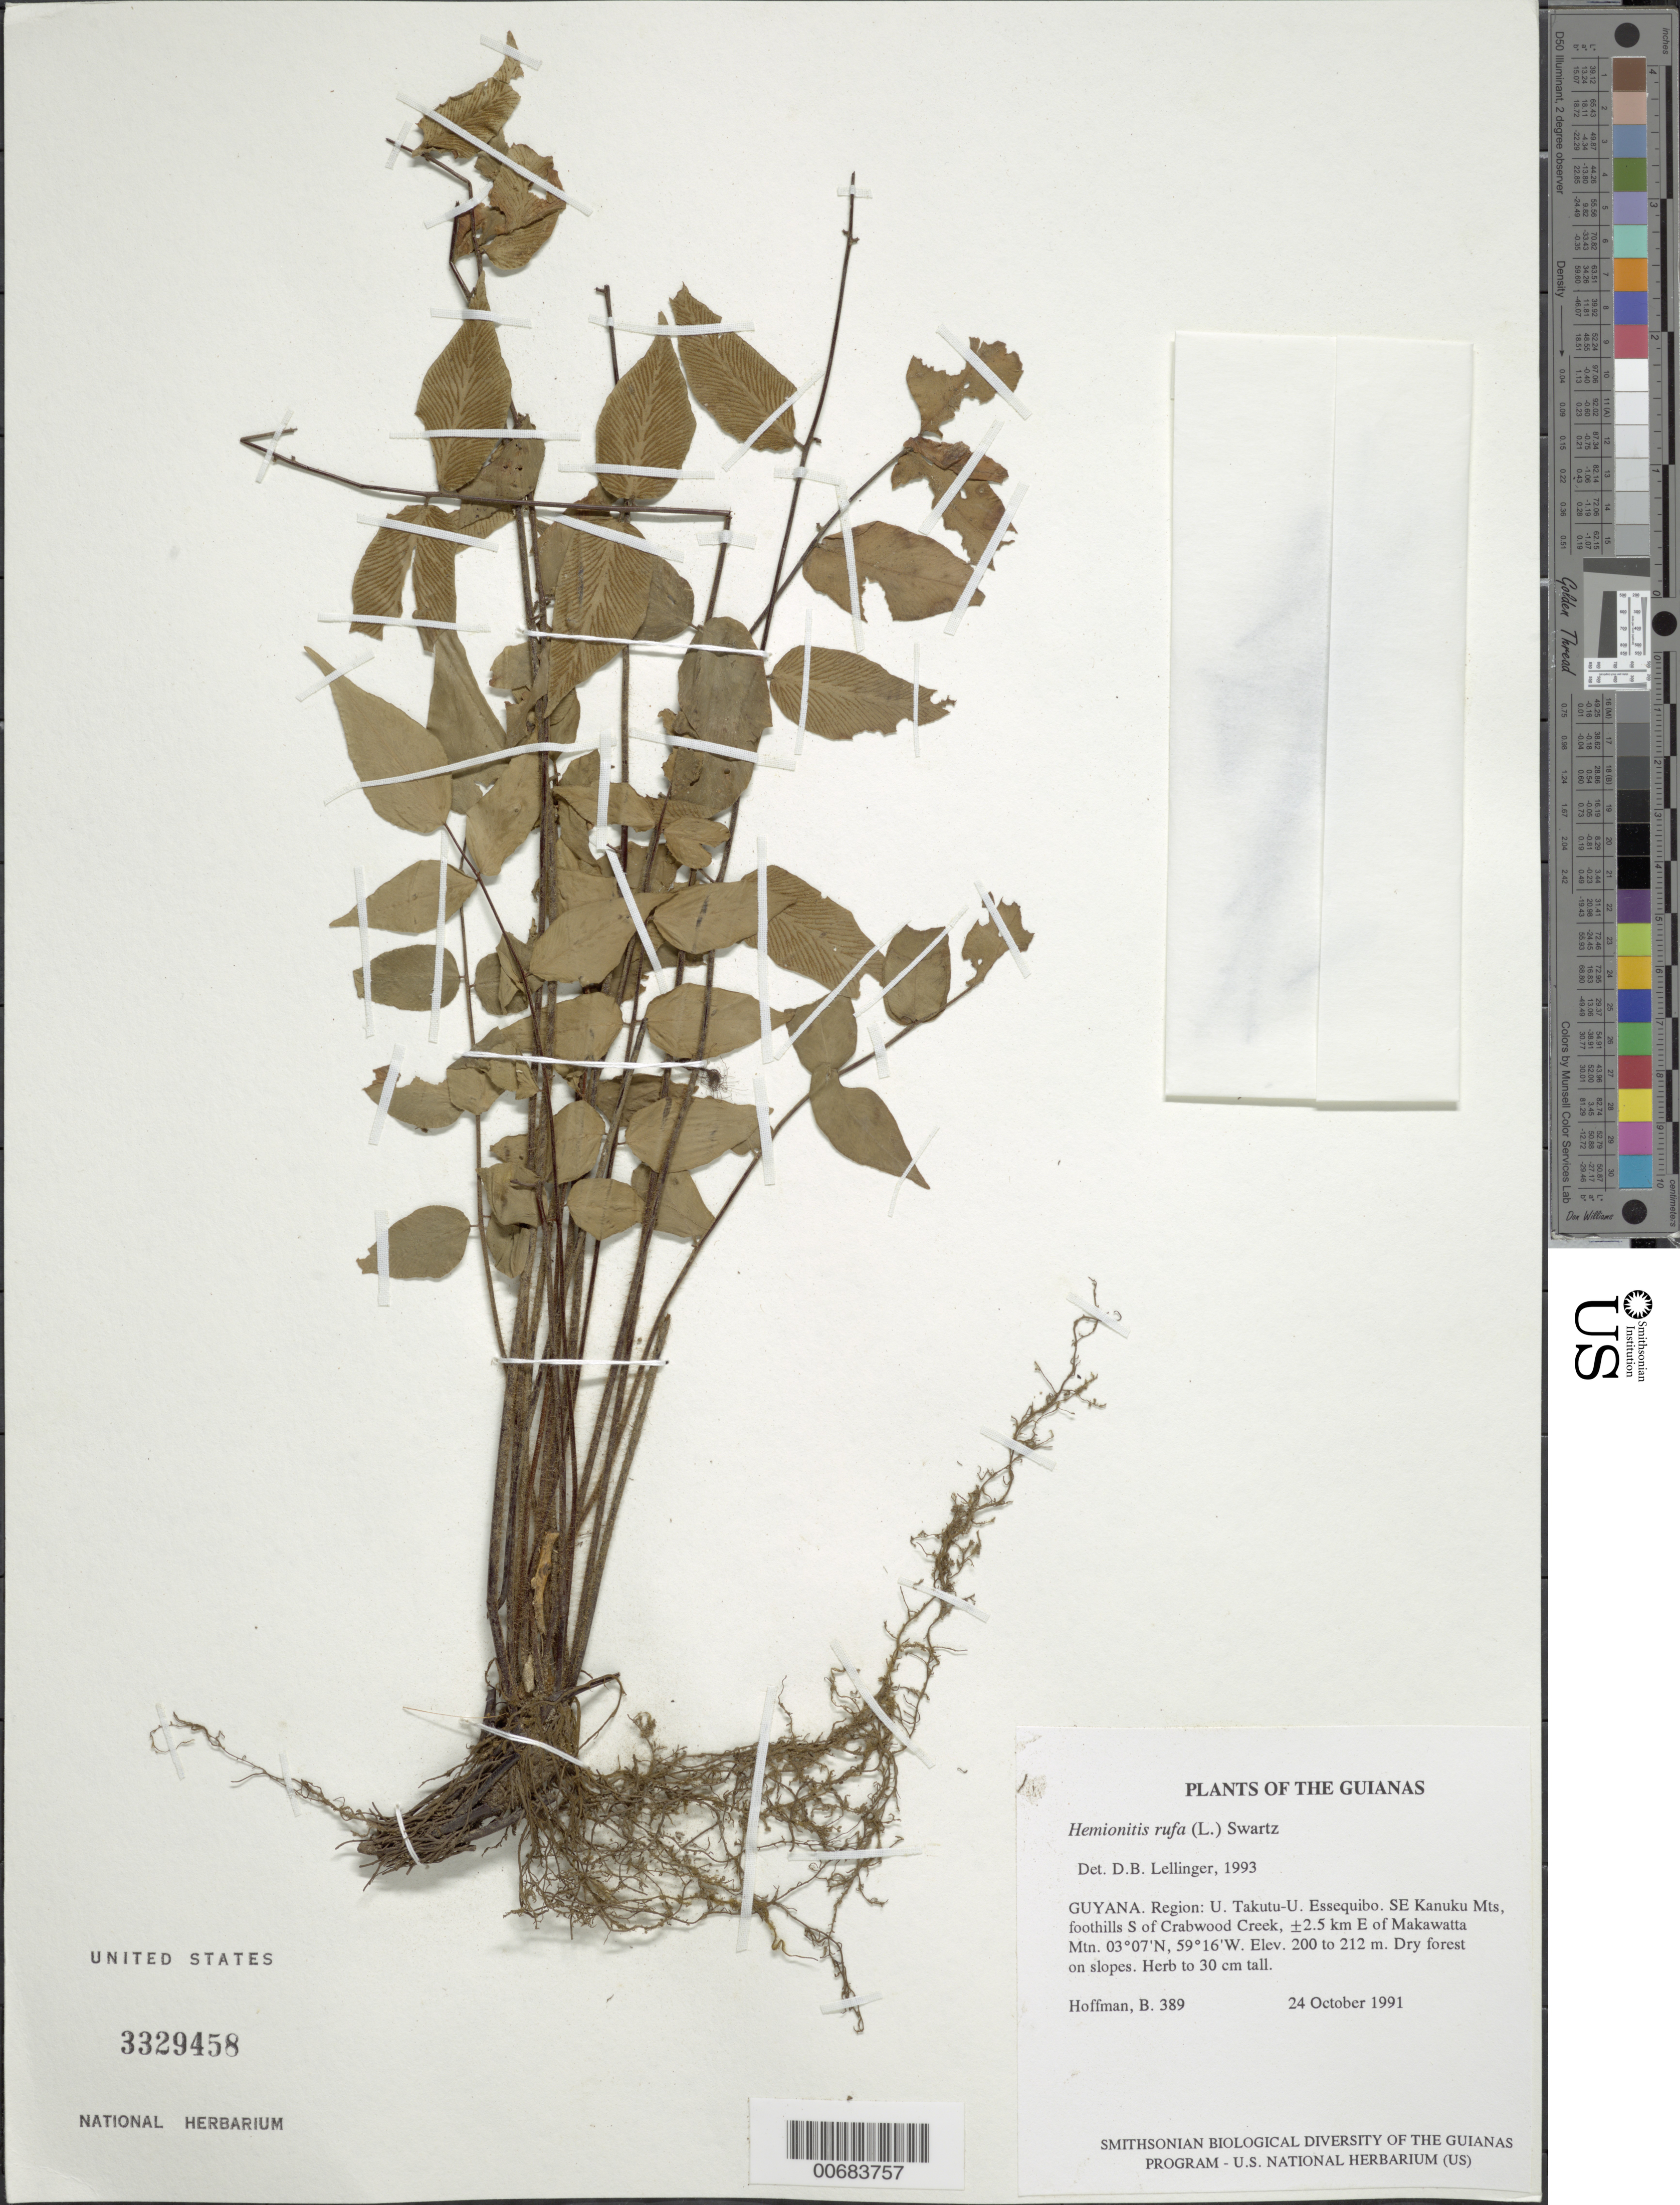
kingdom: Plantae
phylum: Tracheophyta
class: Polypodiopsida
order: Polypodiales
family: Pteridaceae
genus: Hemionitis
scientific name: Hemionitis rufa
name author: (L.) Sw.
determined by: Lellinger, David B., (BOT), Smithsonian Institution - National Museum of Natural History (UNITED STATES)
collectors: B. Hoffman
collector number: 389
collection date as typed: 24 October 1991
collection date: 1991-10-24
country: Guyana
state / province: U. Takutu-U. Essequibo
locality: SE Kanuku Mts, foothills S of Crabwood Creek, ±2.5 km E of Makawatta Mtn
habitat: Dry forest on slopes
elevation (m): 200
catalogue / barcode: US 3329458